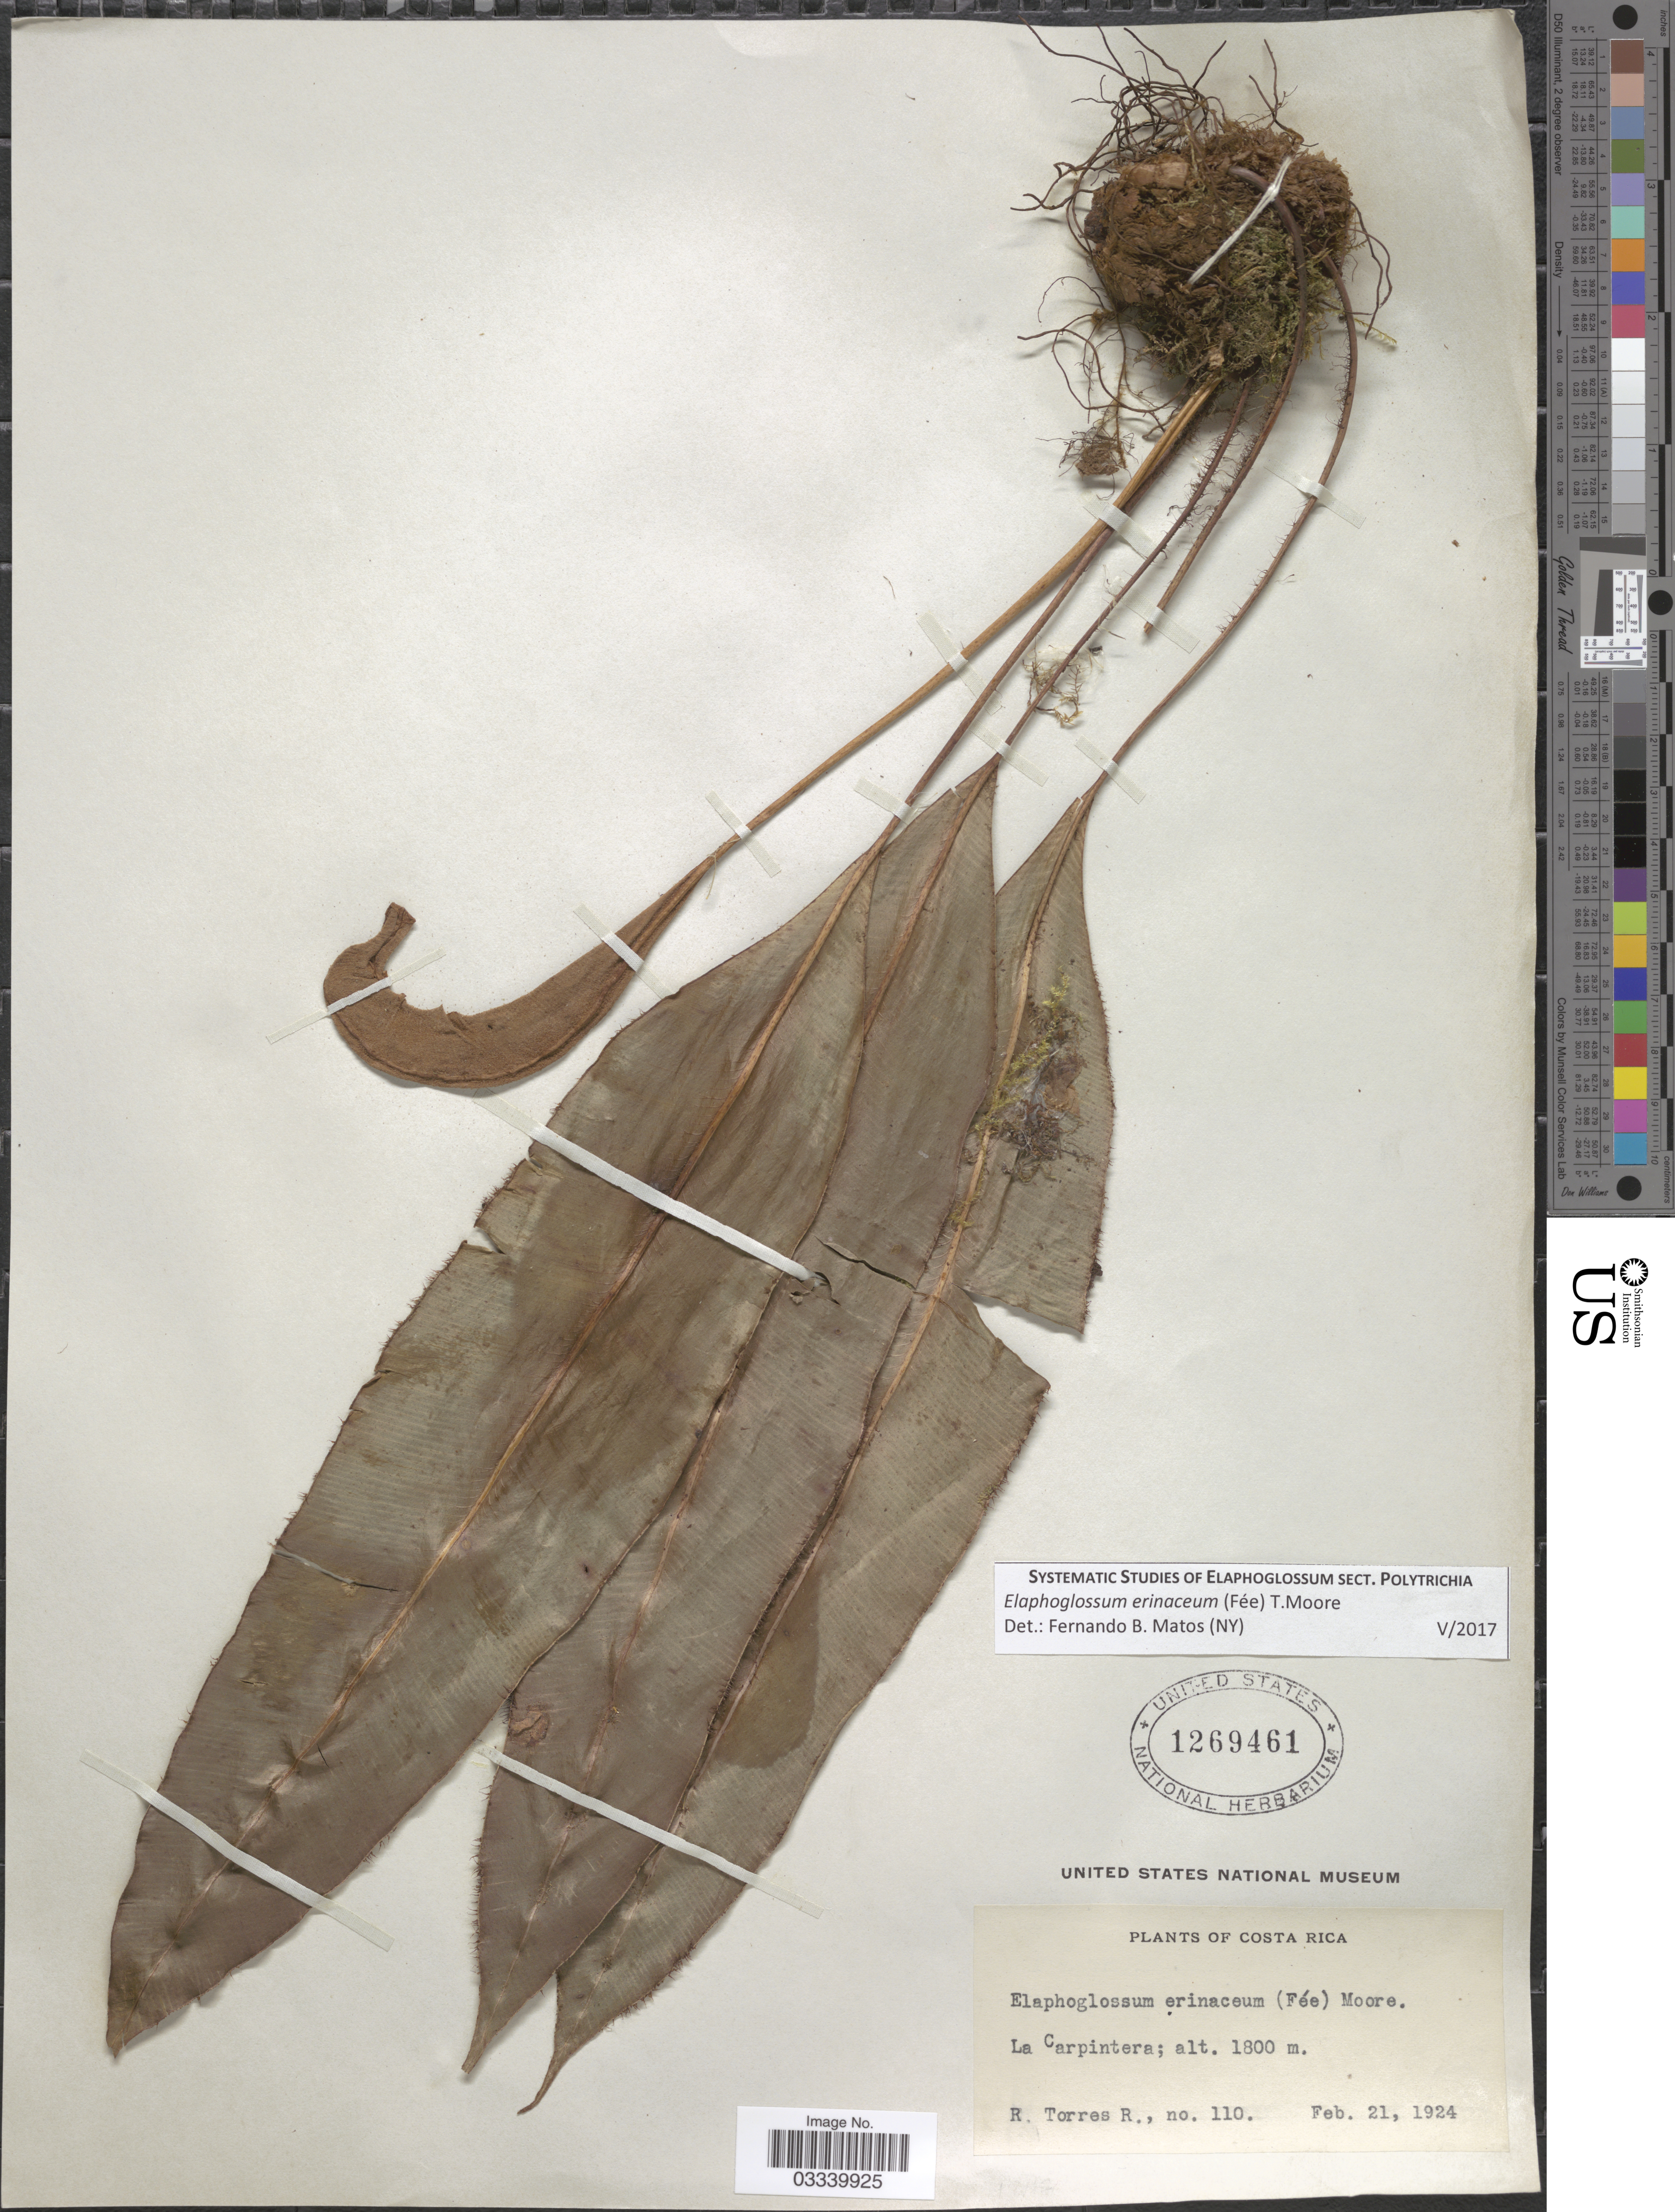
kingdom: Plantae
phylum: Tracheophyta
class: Polypodiopsida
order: Polypodiales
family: Dryopteridaceae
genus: Elaphoglossum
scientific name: Elaphoglossum erinaceum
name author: (Fée) T. Moore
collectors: R. Torres R.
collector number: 110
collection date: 1924-02-21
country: Costa Rica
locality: La Carpintera.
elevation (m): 1800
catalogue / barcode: US 1269461